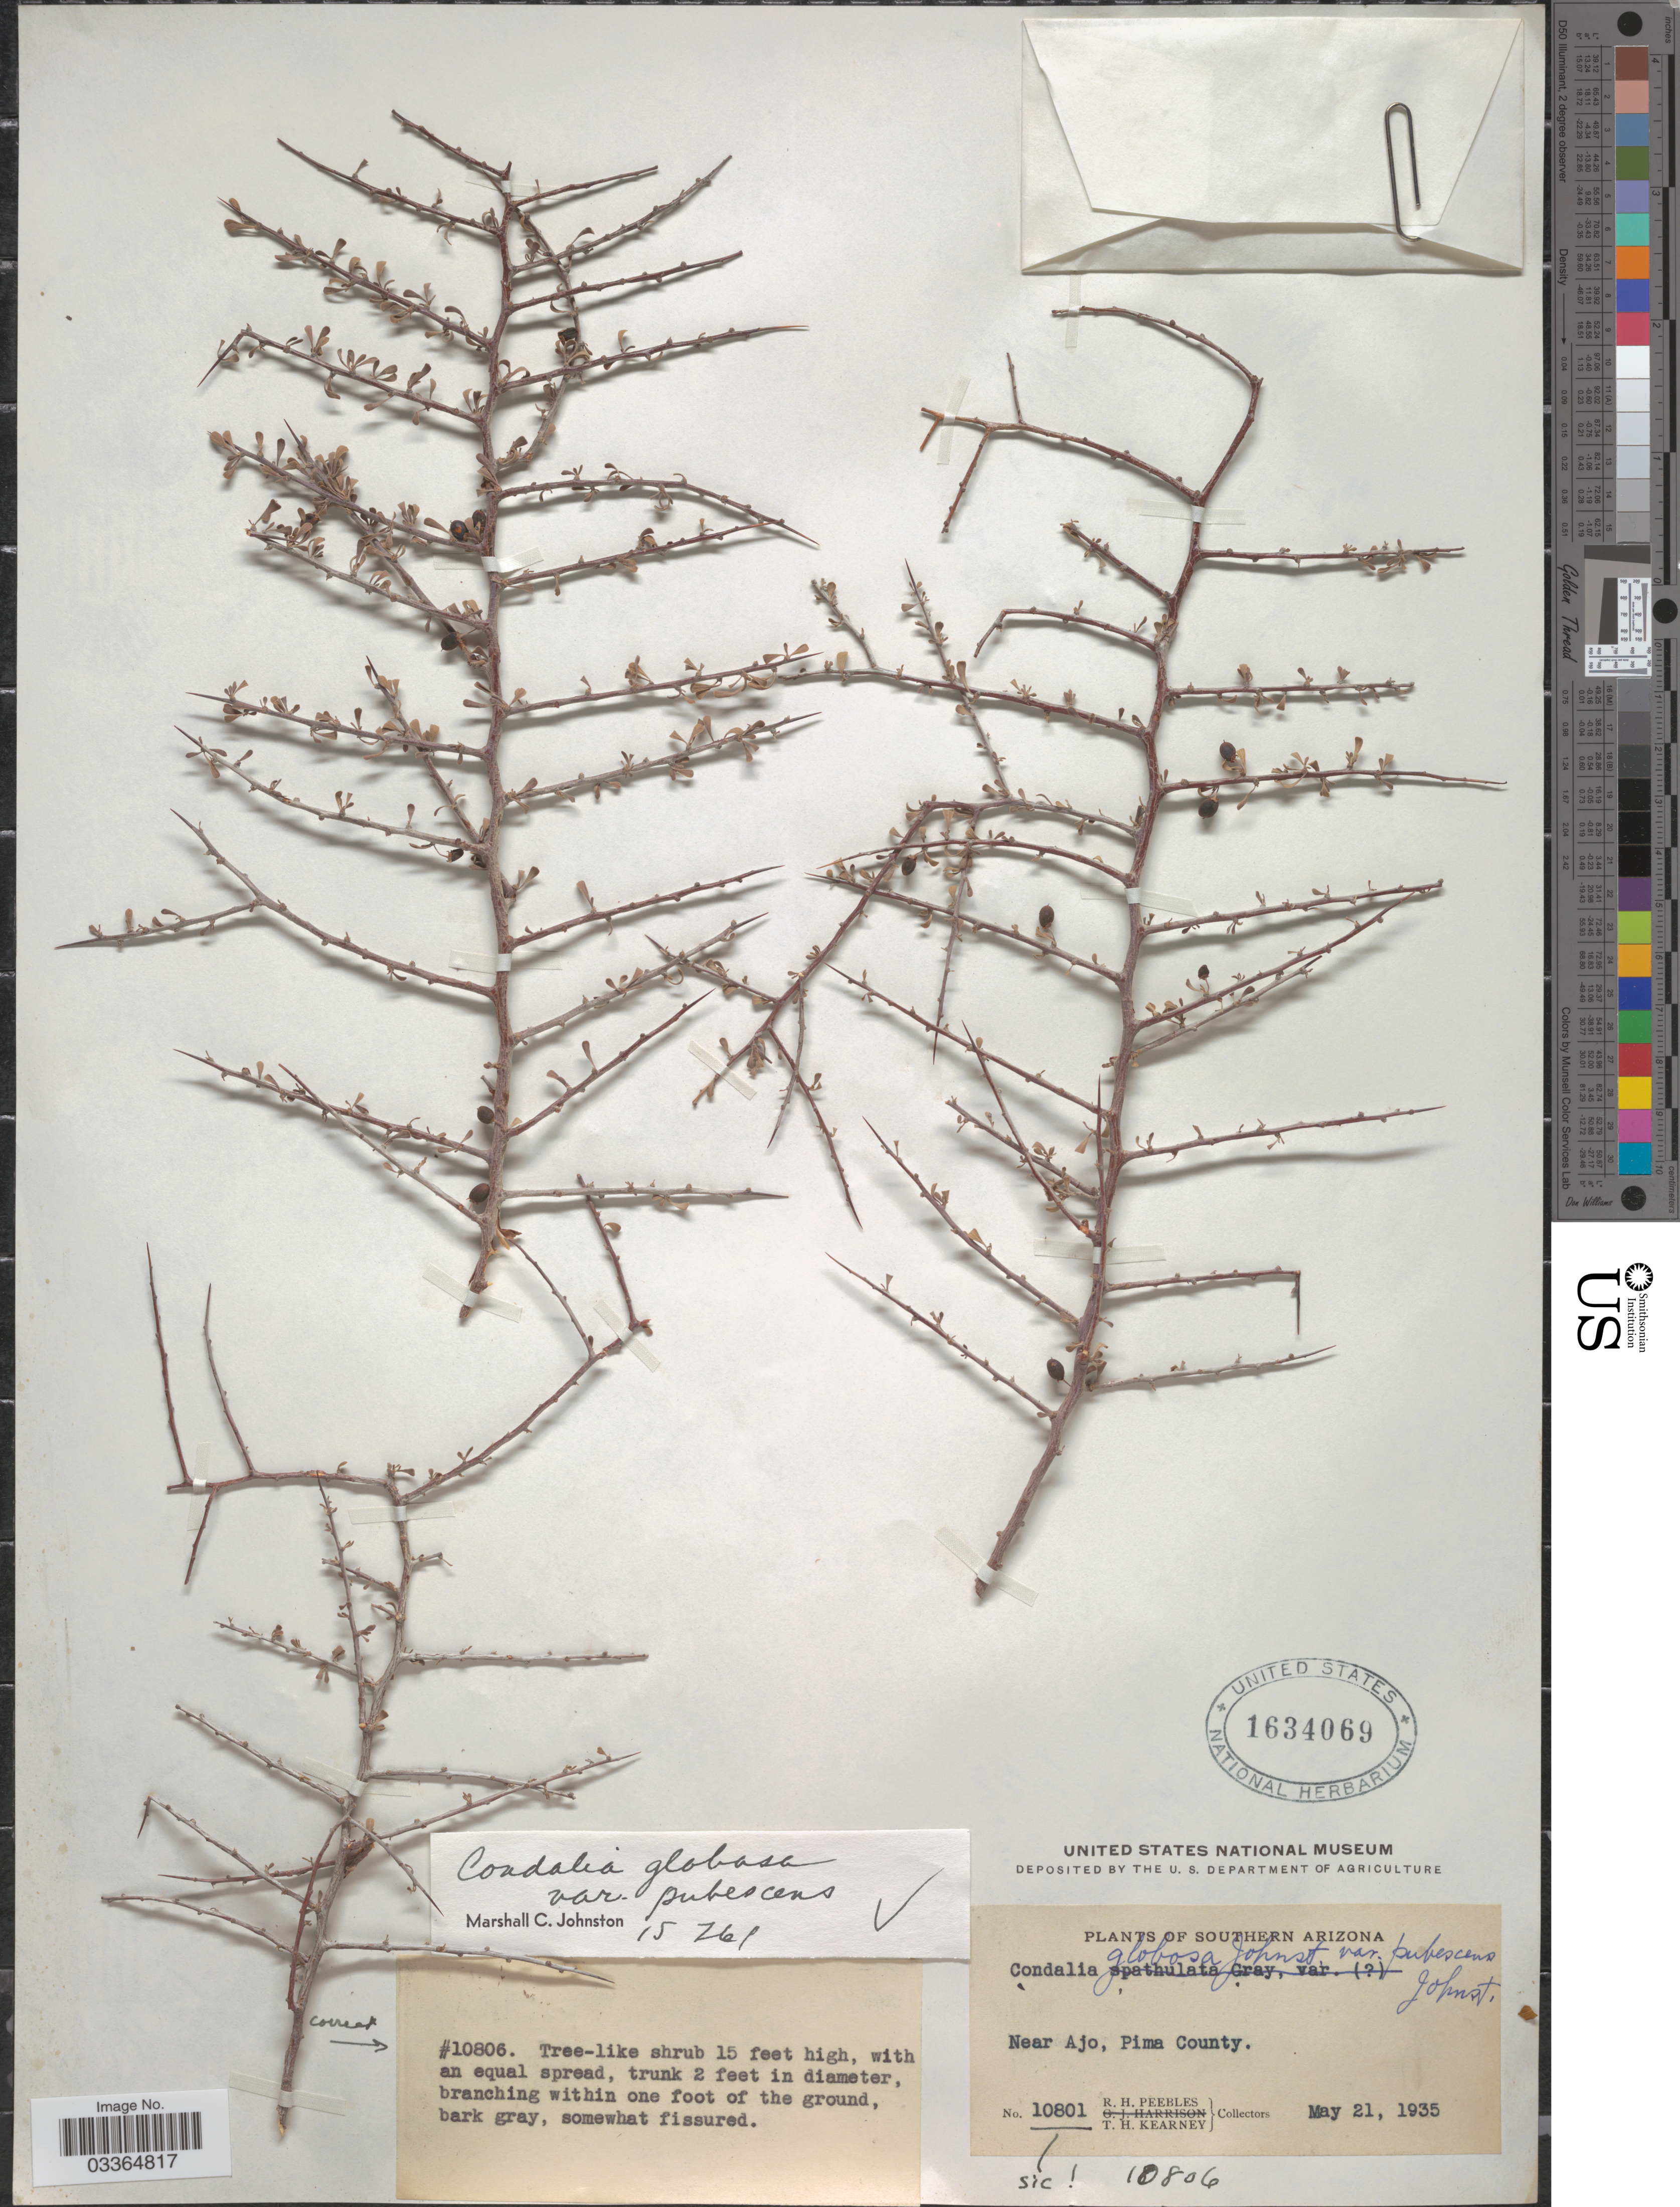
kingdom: Plantae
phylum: Tracheophyta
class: Magnoliopsida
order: Rosales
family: Rhamnaceae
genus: Condalia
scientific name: Condalia globosa var. pubescens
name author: I.M. Johnst.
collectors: R. H. Peebles & T. H. Kearney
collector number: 10801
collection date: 1935-05-21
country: United States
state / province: Arizona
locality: Southern Arizona. Near Ajo, Pima County.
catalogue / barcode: US 1634069